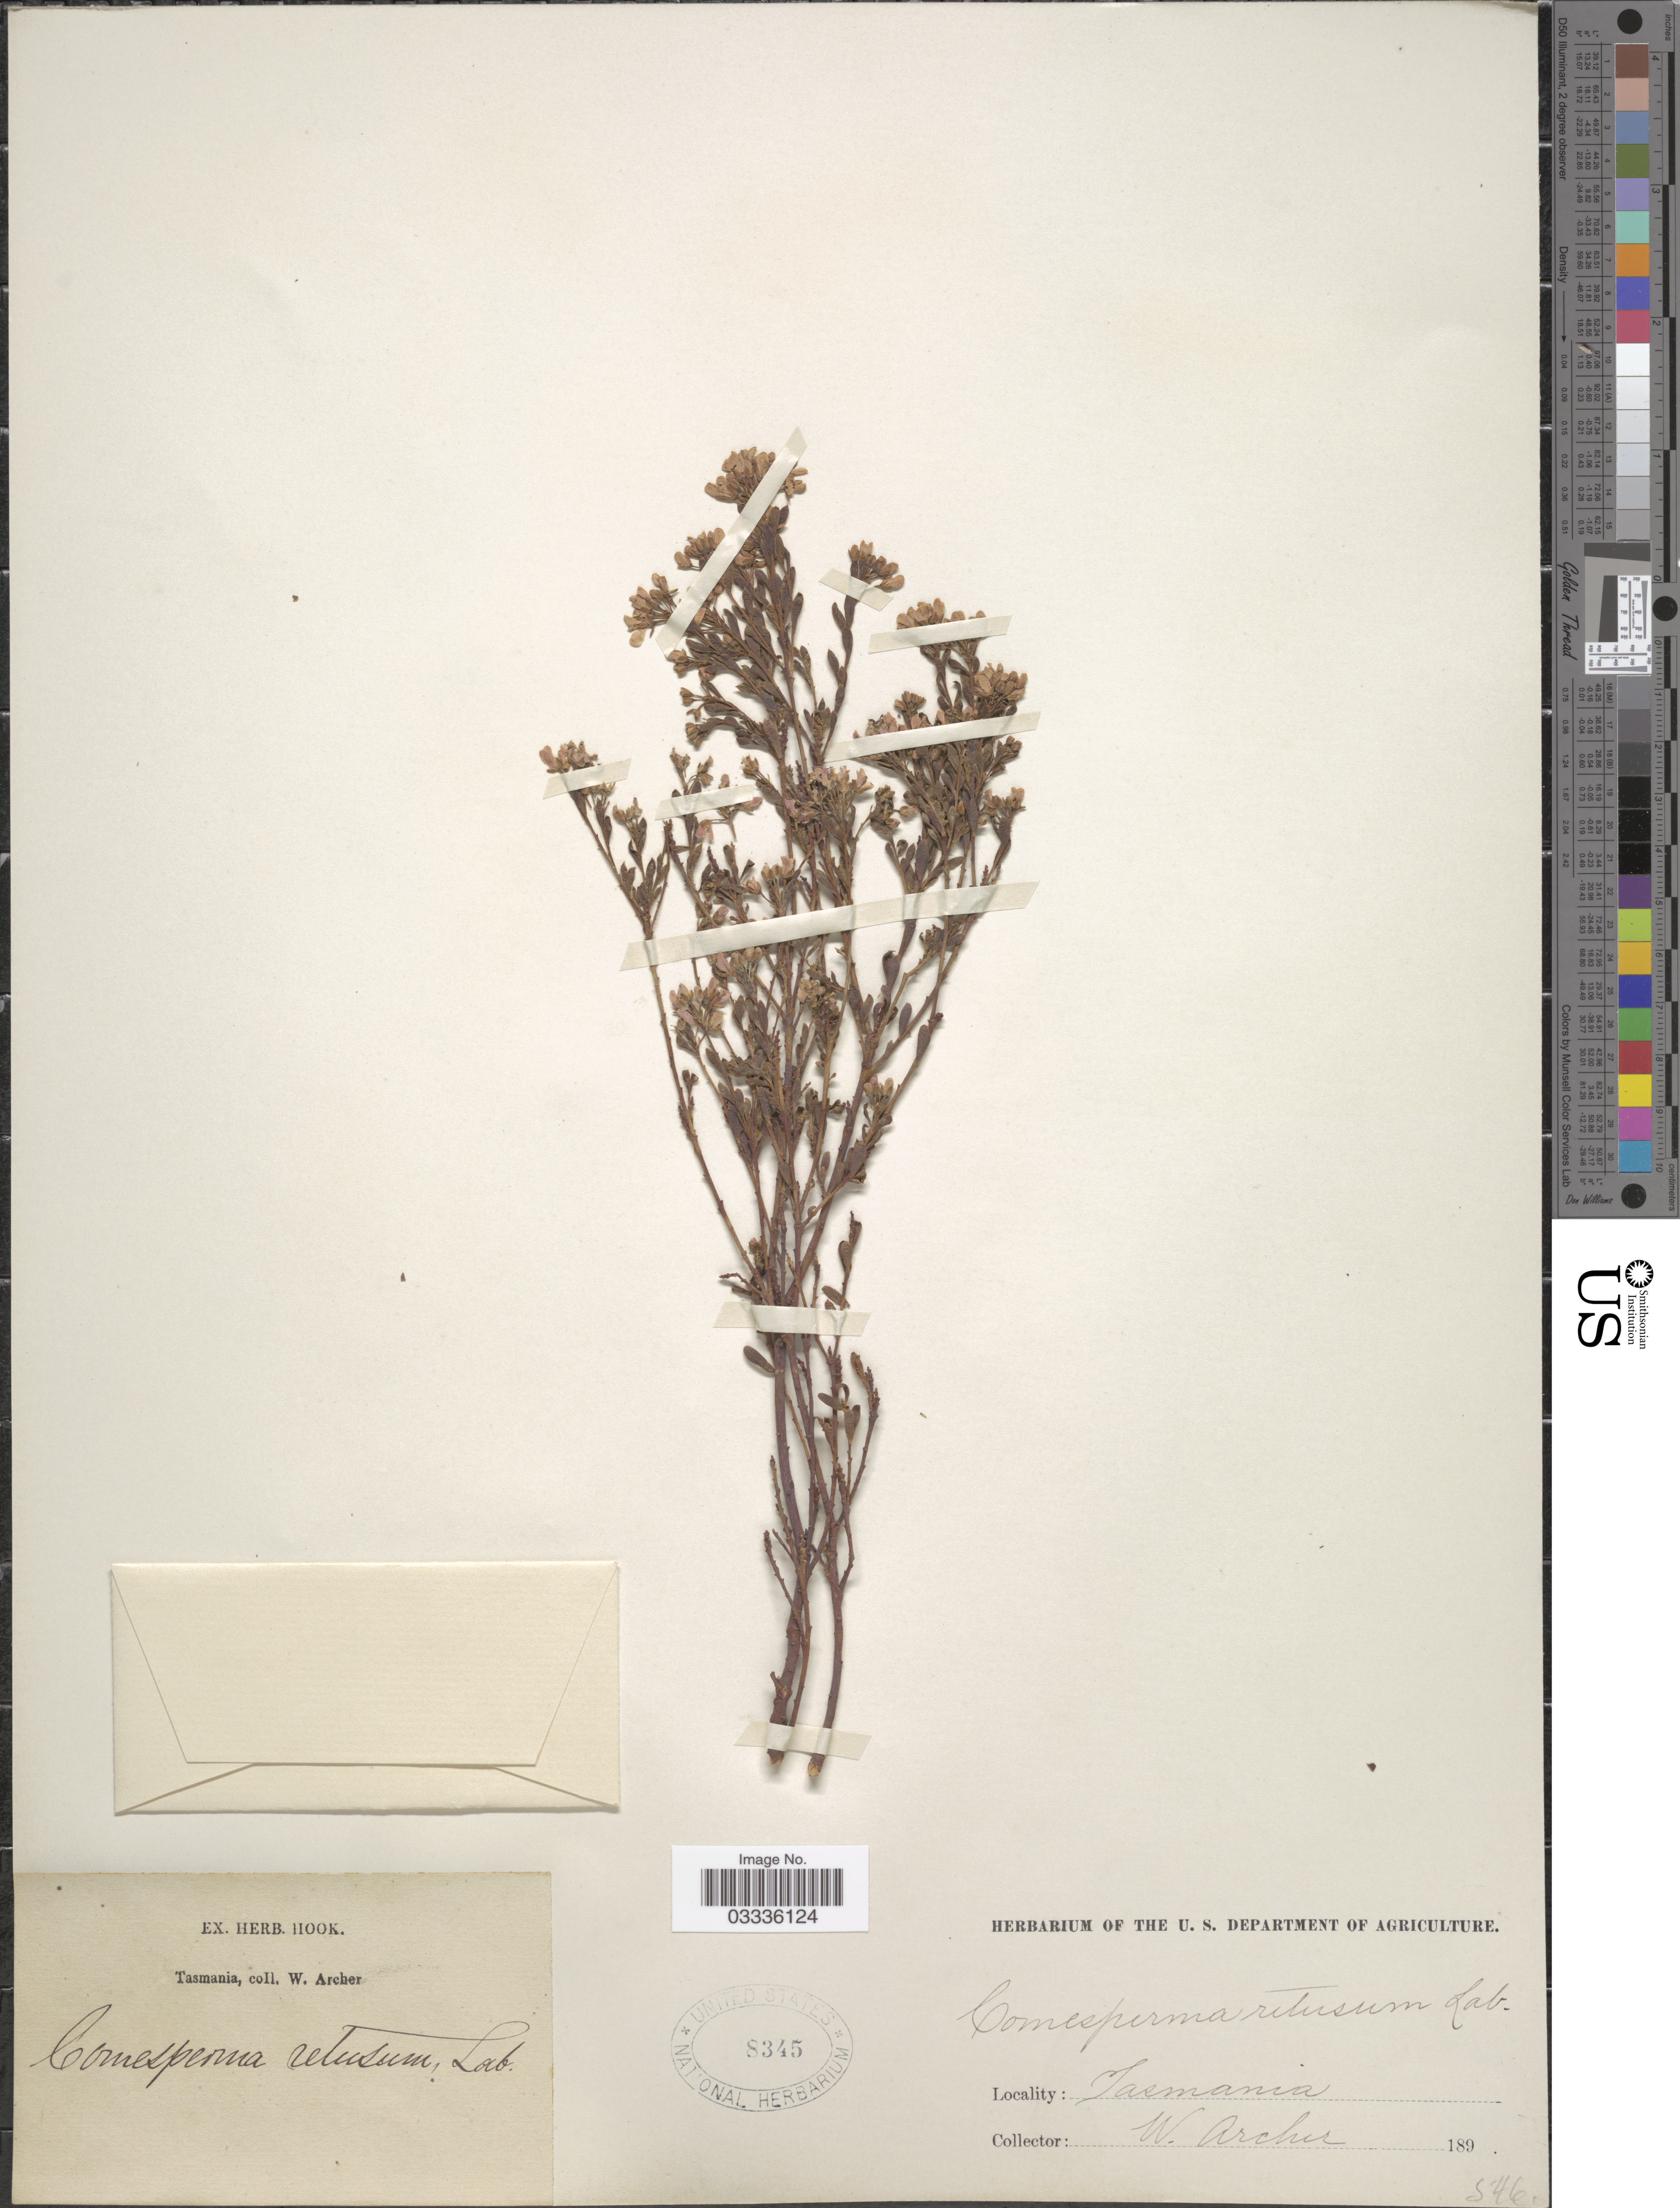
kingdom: Plantae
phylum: Tracheophyta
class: Magnoliopsida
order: Fabales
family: Polygalaceae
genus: Comesperma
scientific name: Comesperma retusum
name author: Labill.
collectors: W. Archer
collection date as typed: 189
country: Australia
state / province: Tasmania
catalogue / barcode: US 8345